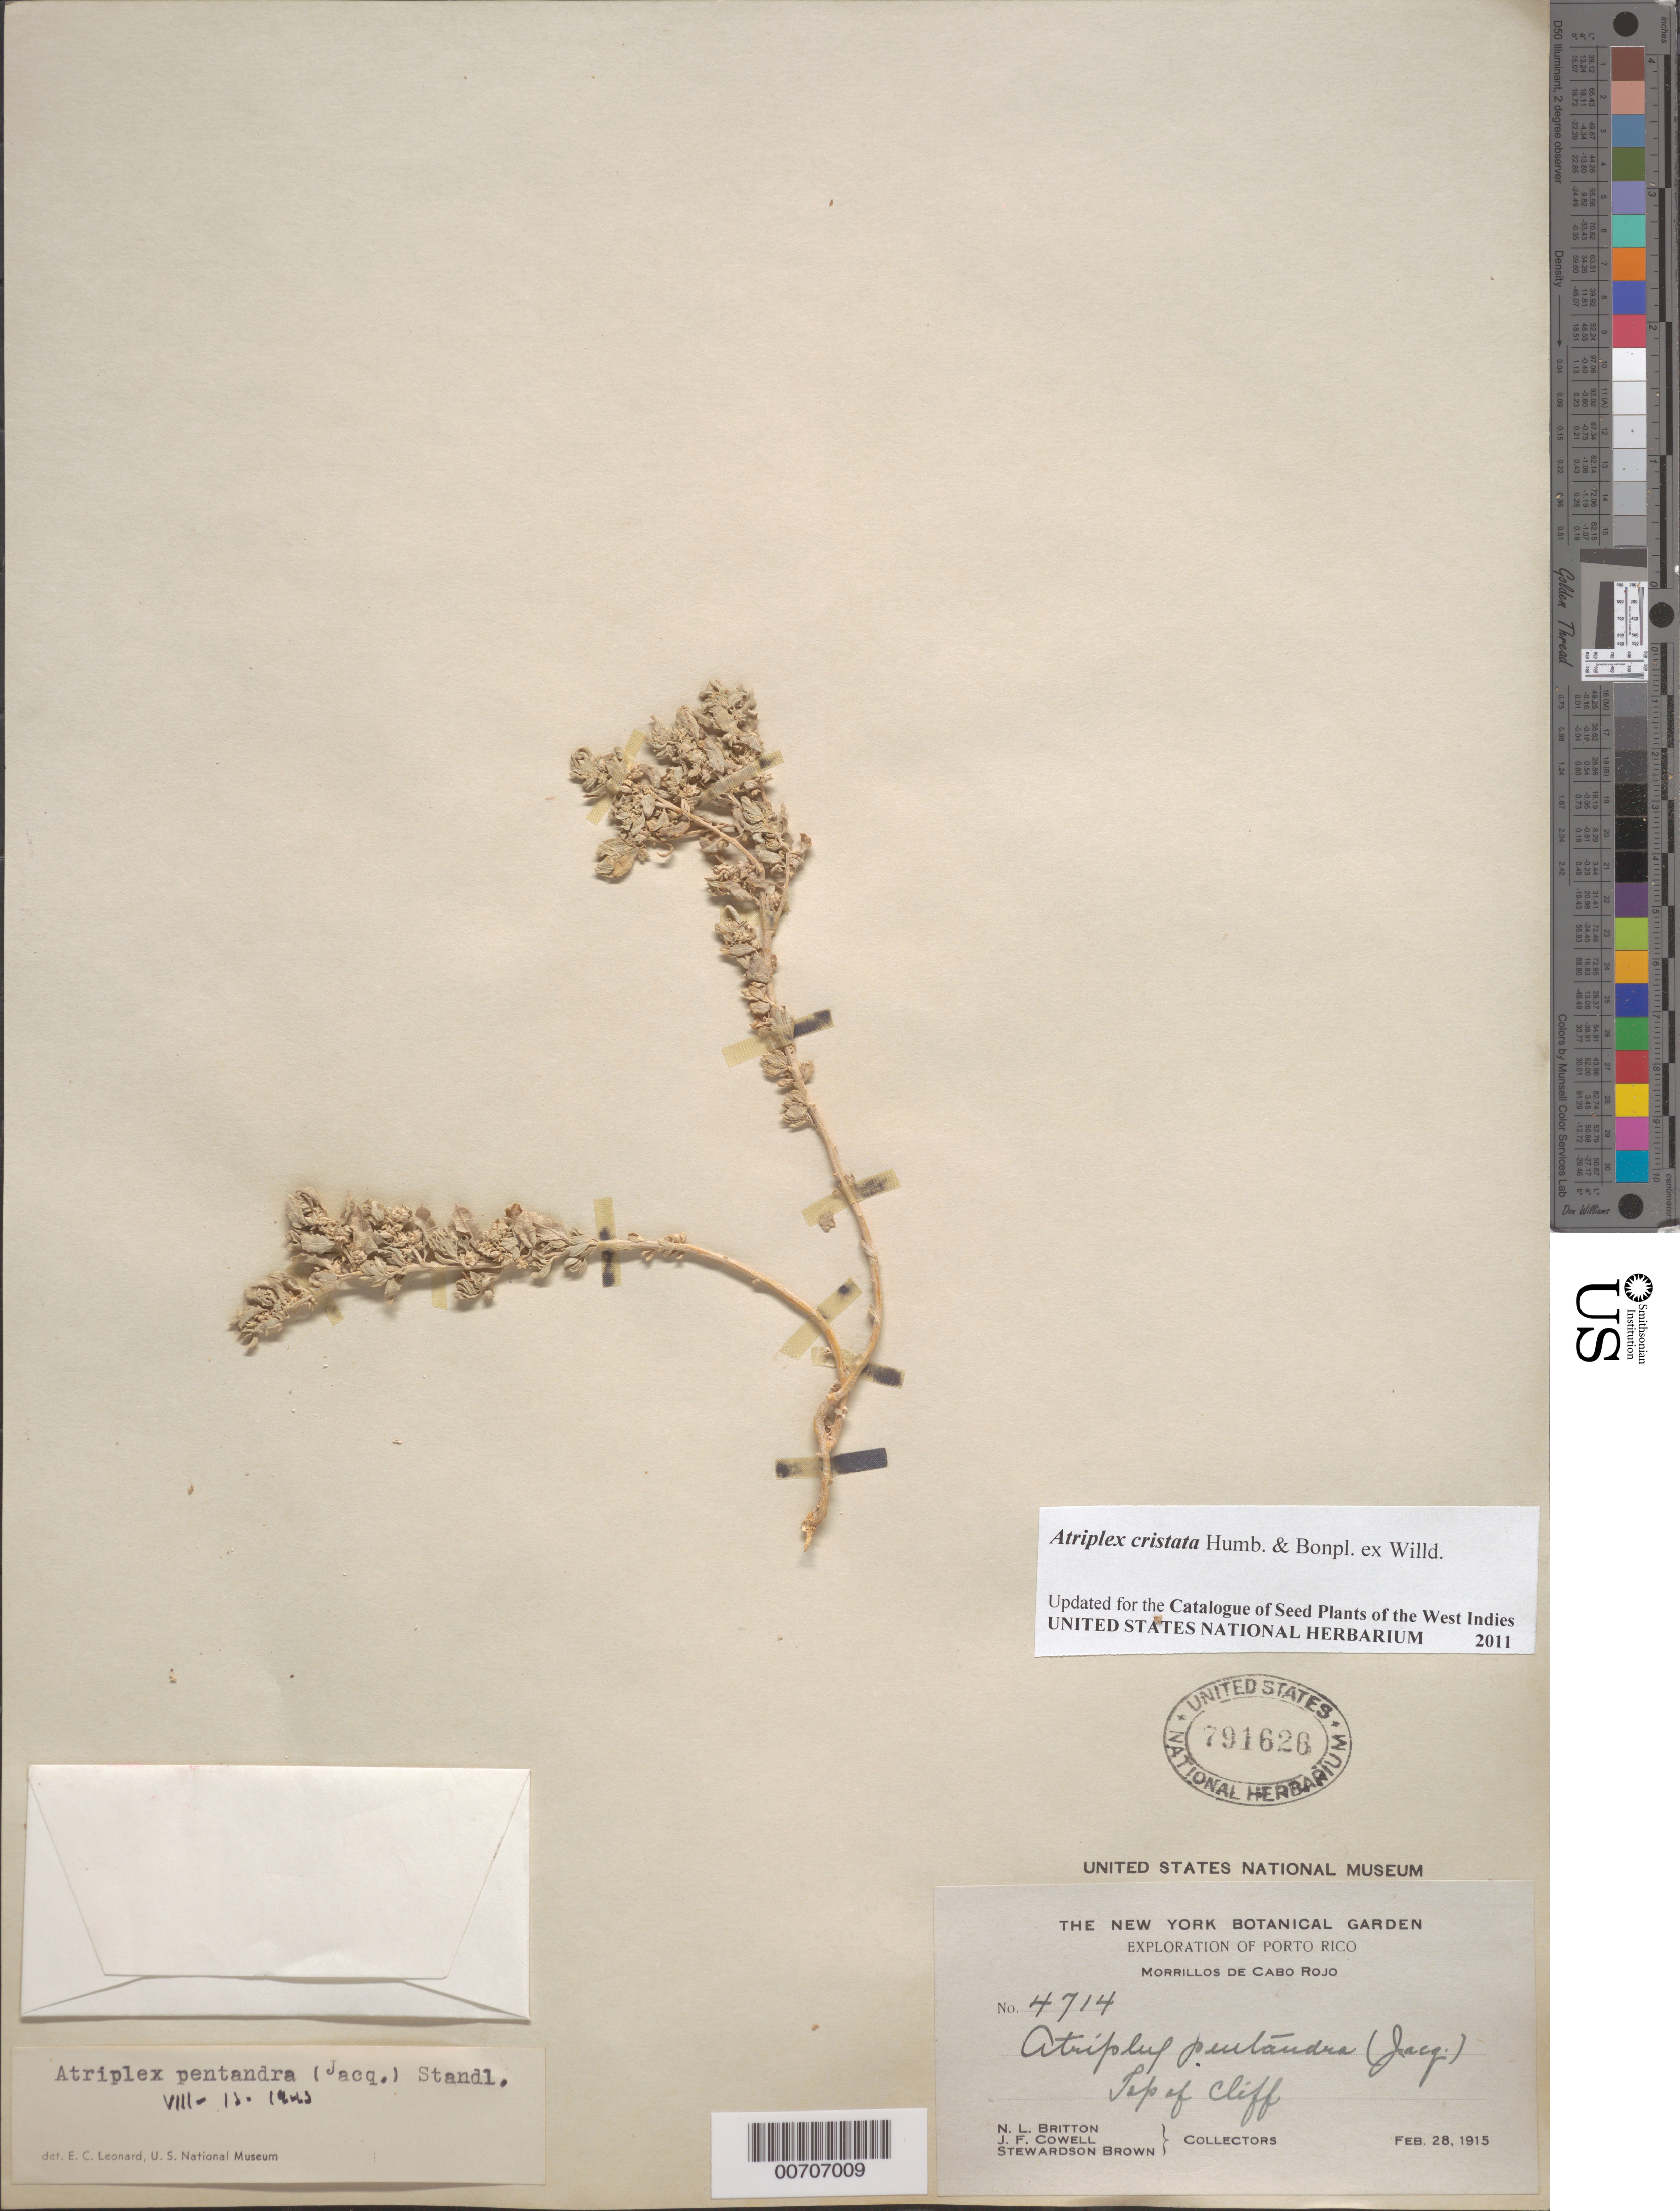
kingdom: Plantae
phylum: Tracheophyta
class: Magnoliopsida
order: Caryophyllales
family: Amaranthaceae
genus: Atriplex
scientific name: Atriplex pentandra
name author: (Jacq.) Standl.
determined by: Leonard, Emery C., (US)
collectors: N. Britton, J. F. Cowell & S. Brown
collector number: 4714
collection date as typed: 28 Feb 1915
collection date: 1915-02-28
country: Puerto Rico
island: Greater Antilles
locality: Morrillos de Cabo Rojo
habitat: Top of cliff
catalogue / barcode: US 791626